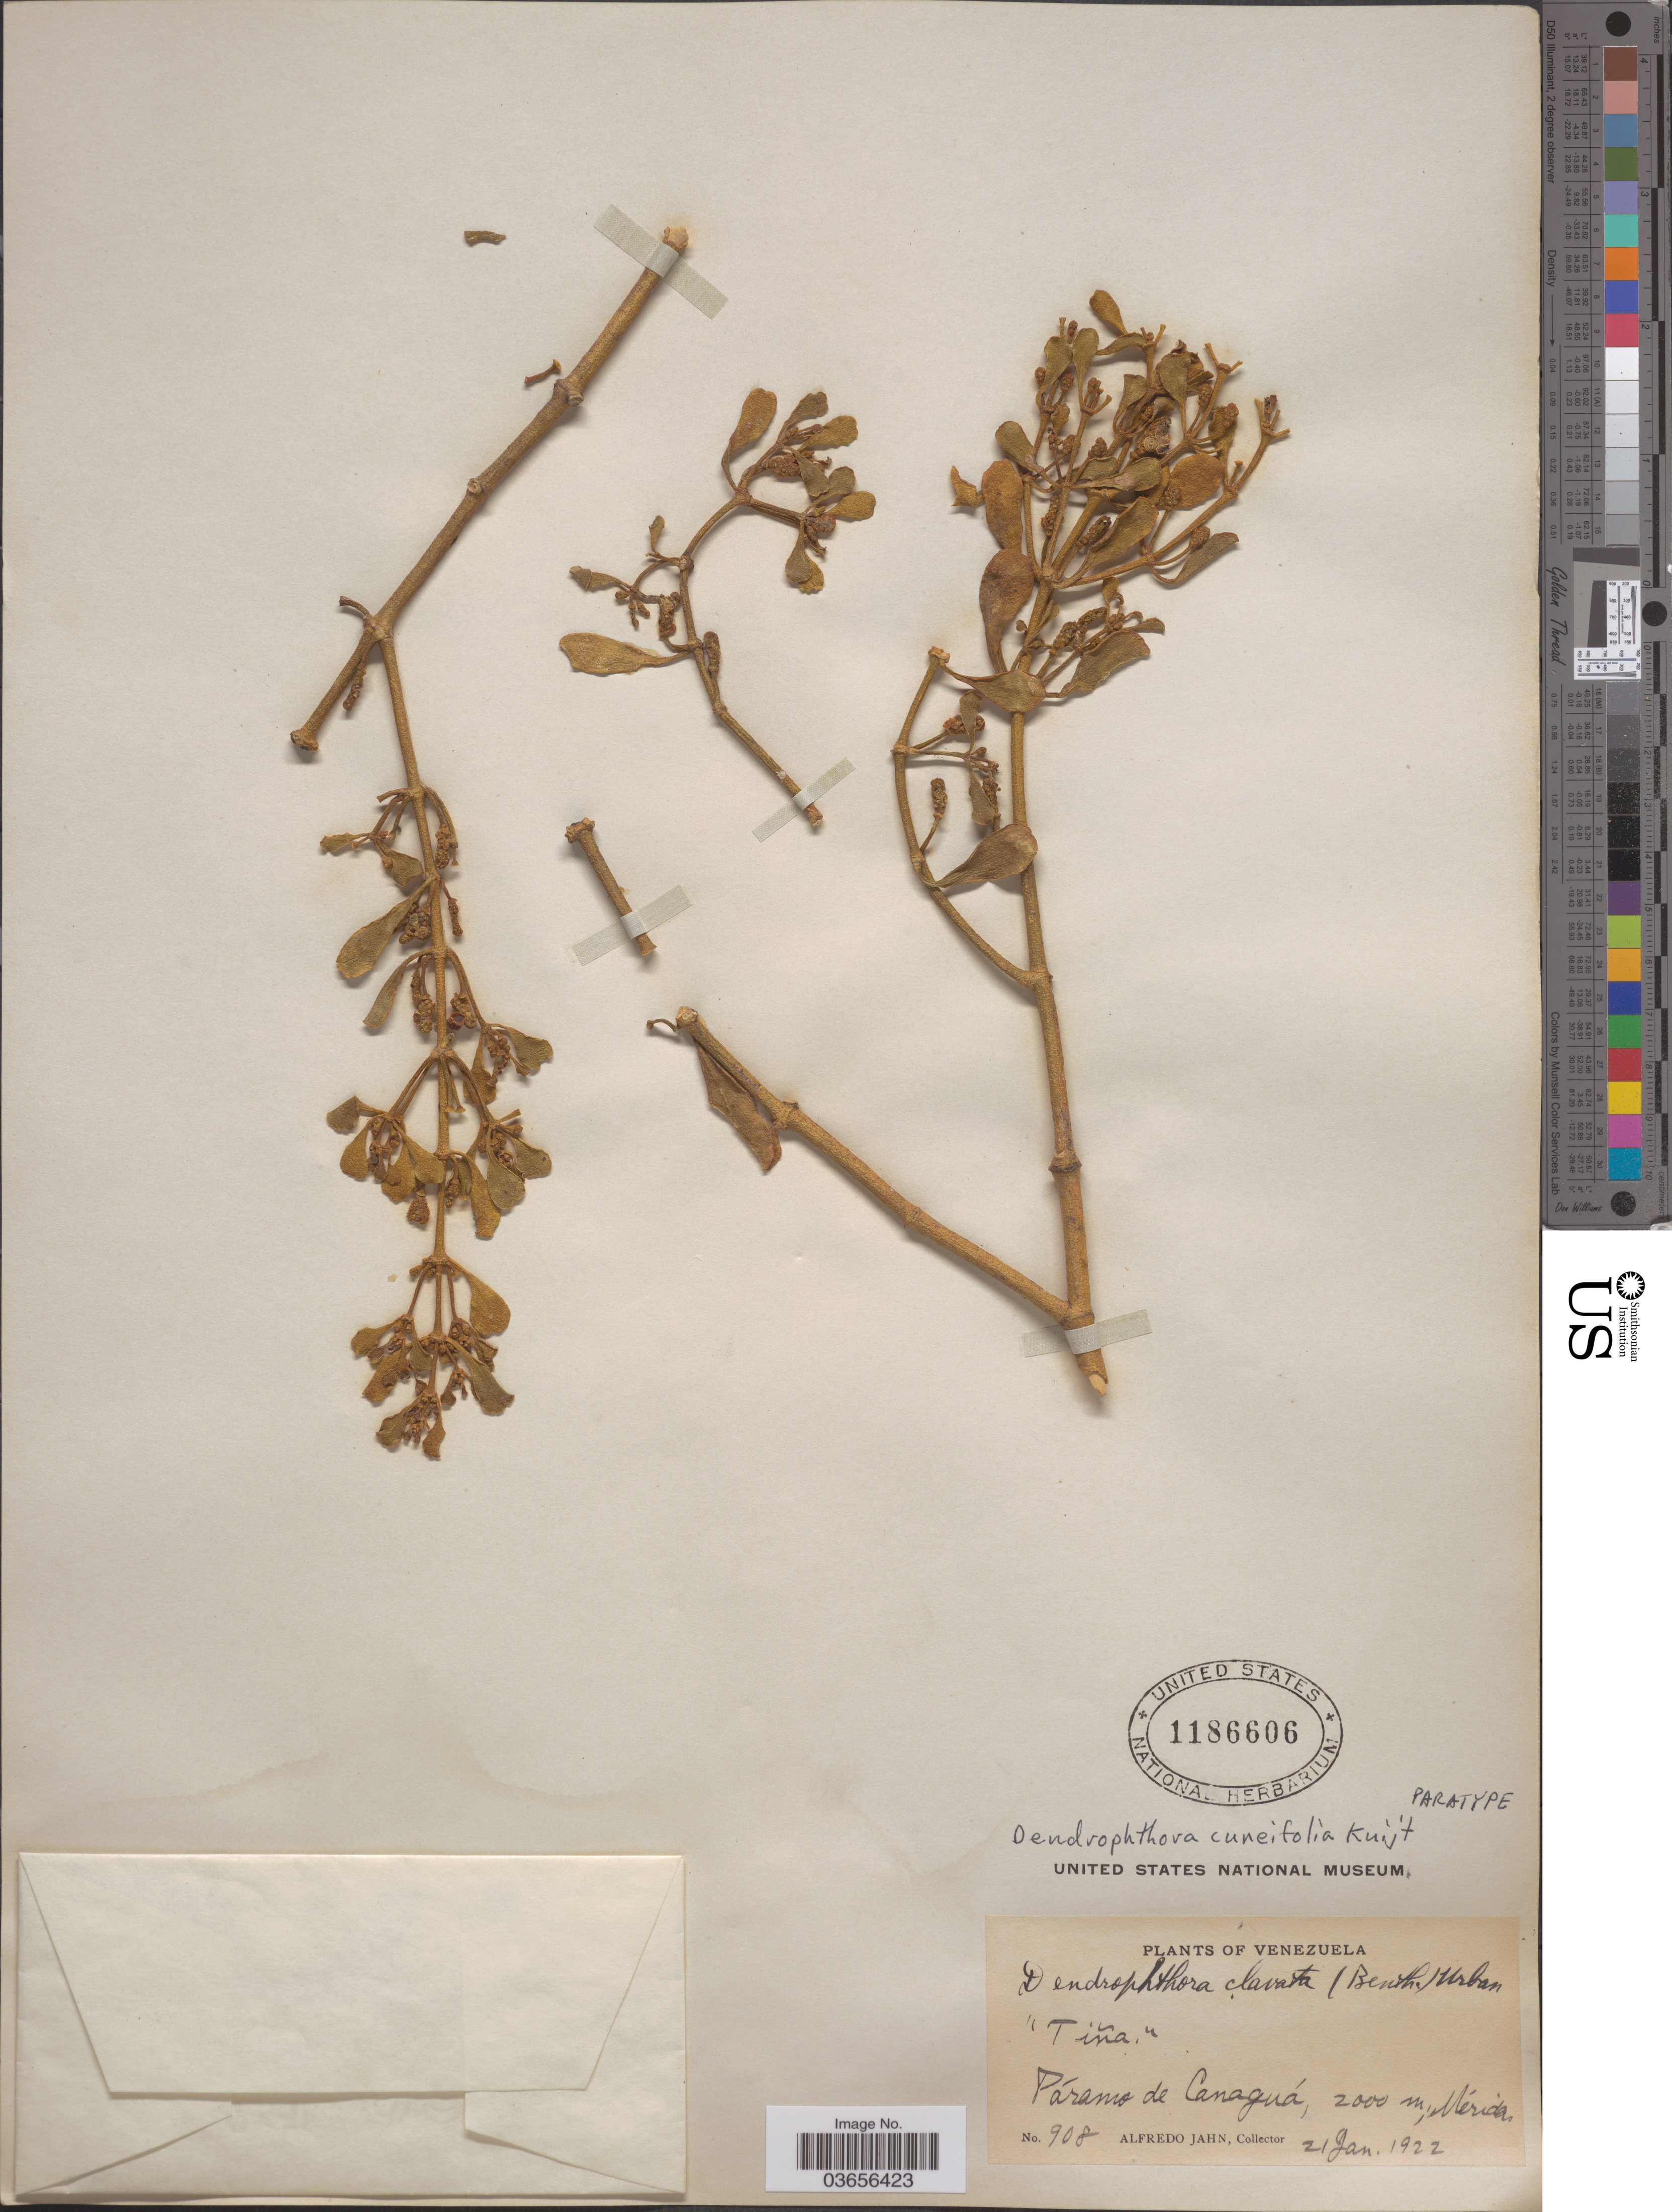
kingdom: Plantae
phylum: Tracheophyta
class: Magnoliopsida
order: Santalales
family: Viscaceae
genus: Dendrophthora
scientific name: Dendrophthora cuneifolia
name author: Kuijt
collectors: A. Jahn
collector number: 908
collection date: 1922-01-21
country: Venezuela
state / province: Mérida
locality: Páramo de Canaguá.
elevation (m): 2000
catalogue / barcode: US 1186606